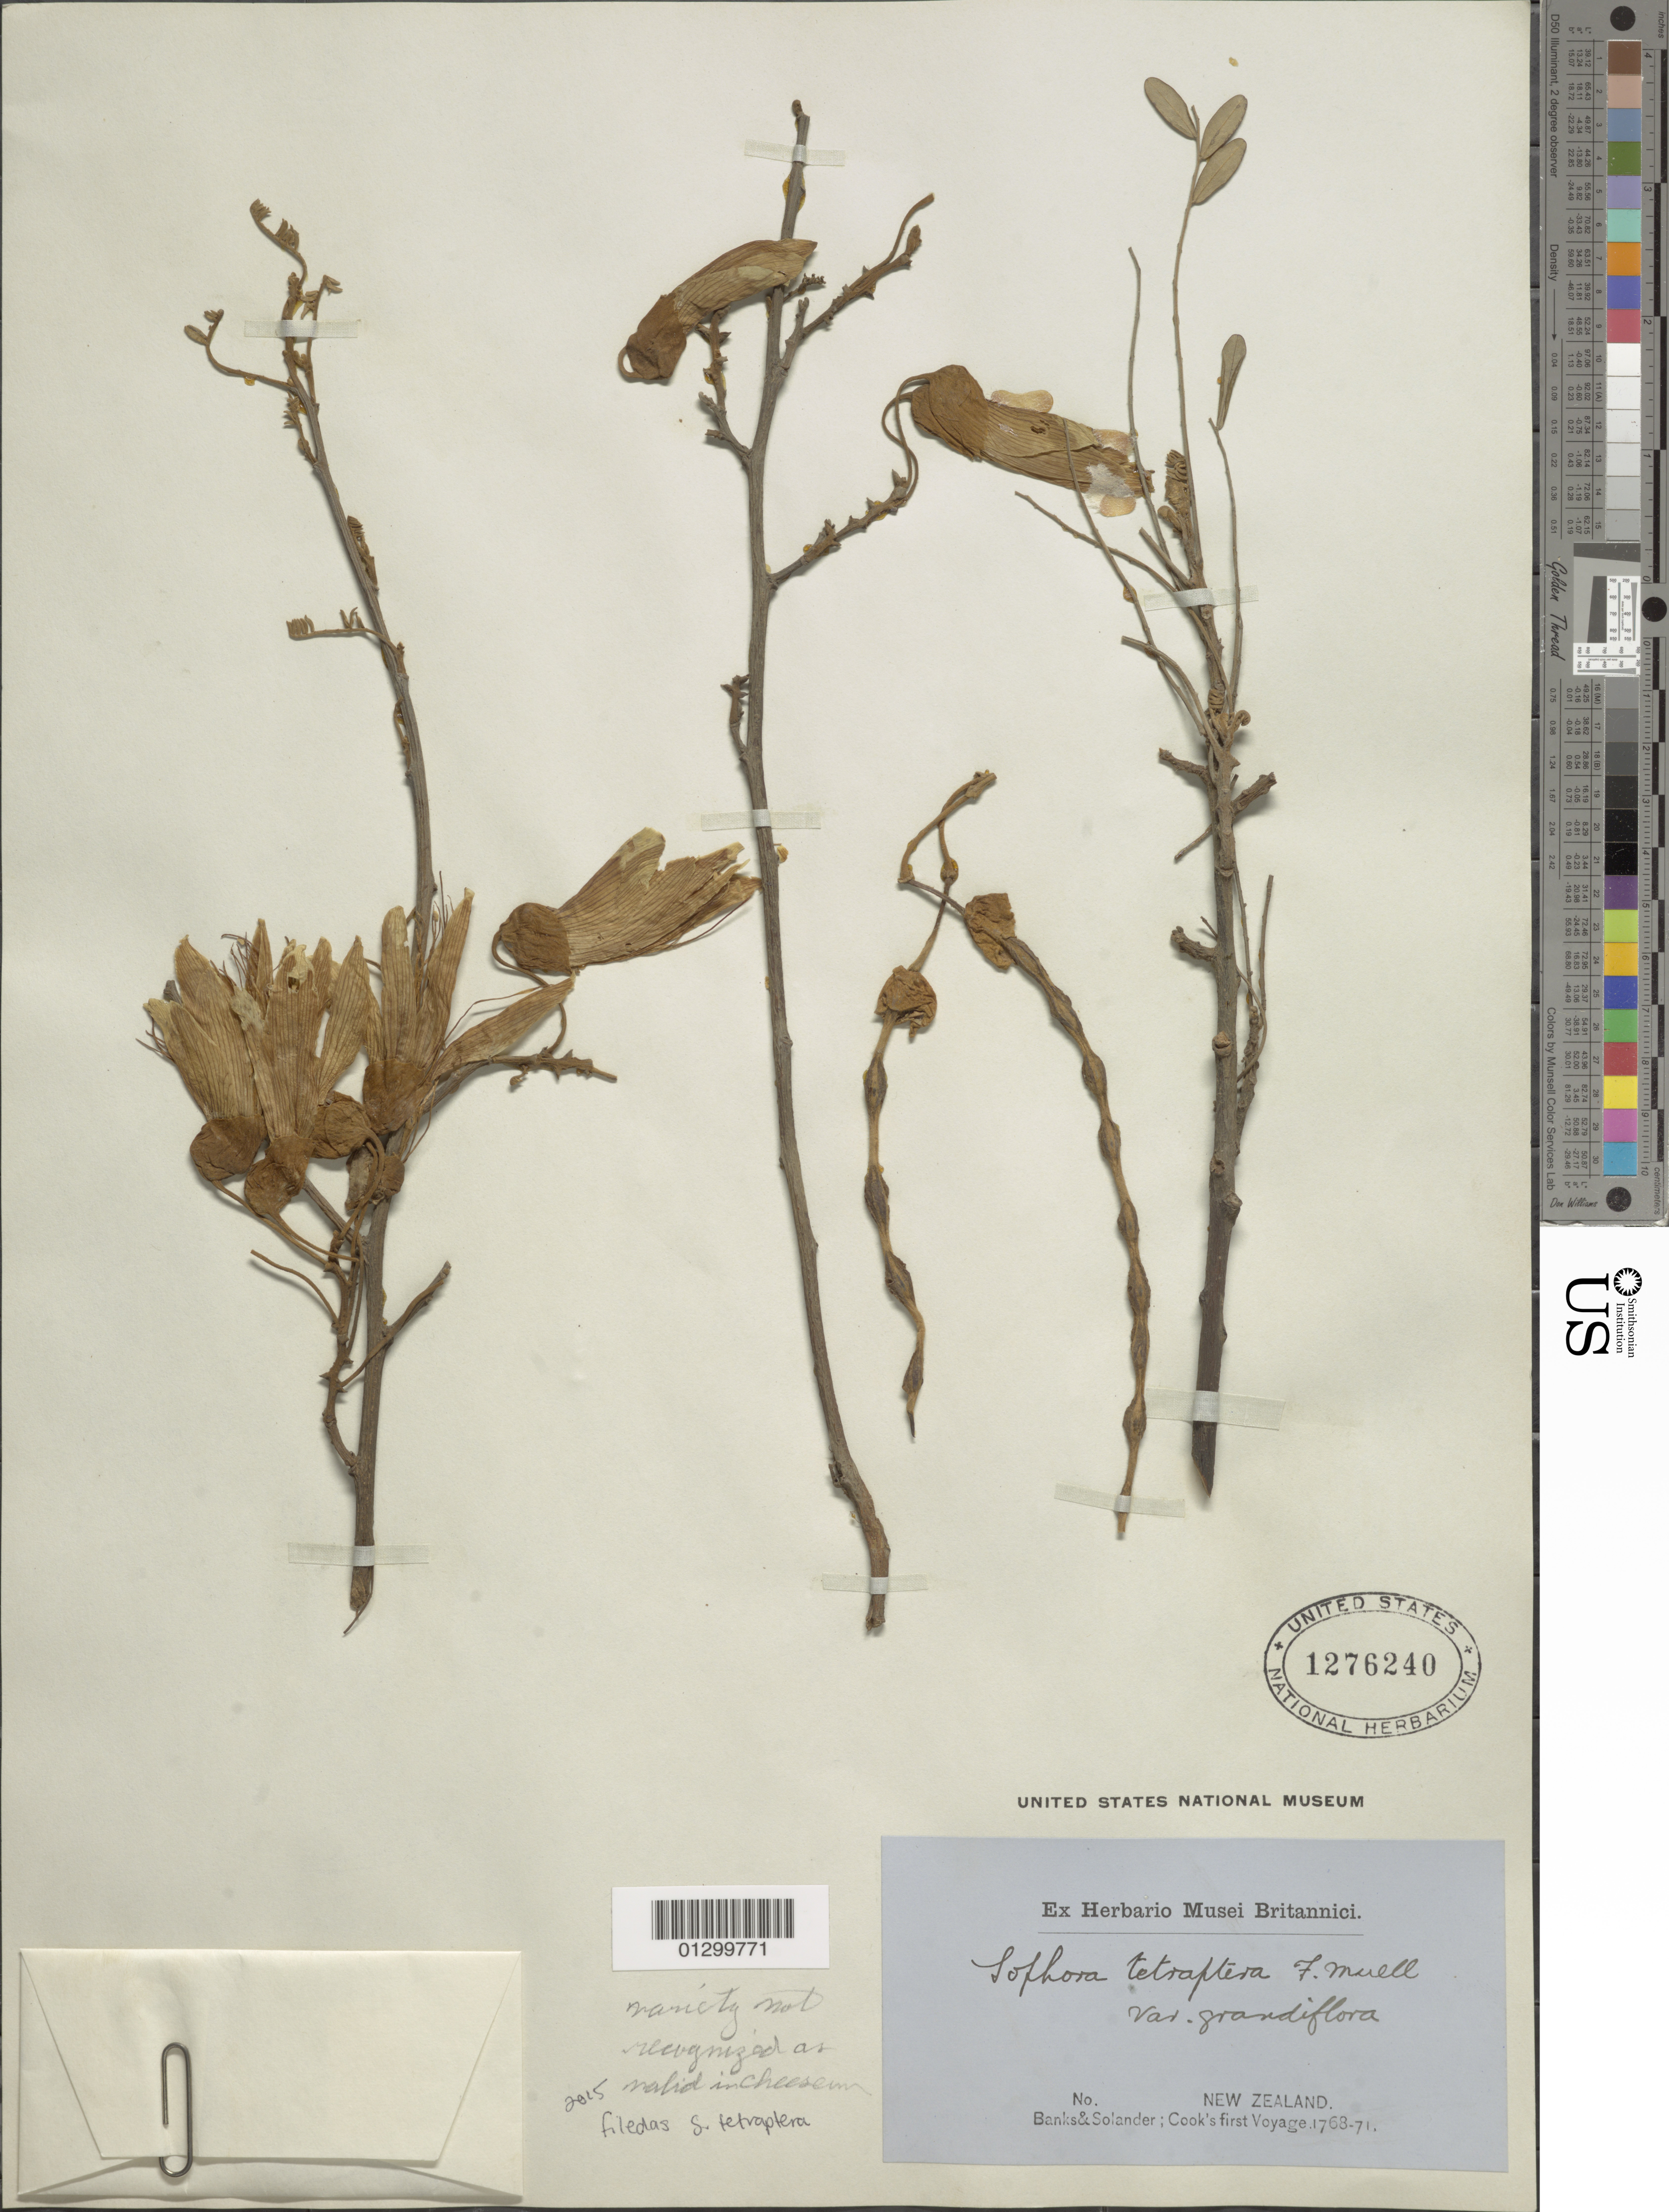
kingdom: Plantae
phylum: Tracheophyta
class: Magnoliopsida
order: Fabales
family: Fabaceae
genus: Sophora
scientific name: Sophora tetraptera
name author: J.F. Mill.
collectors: J. Banks & D. C. Solander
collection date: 1768/1771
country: New Zealand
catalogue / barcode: US 1276240